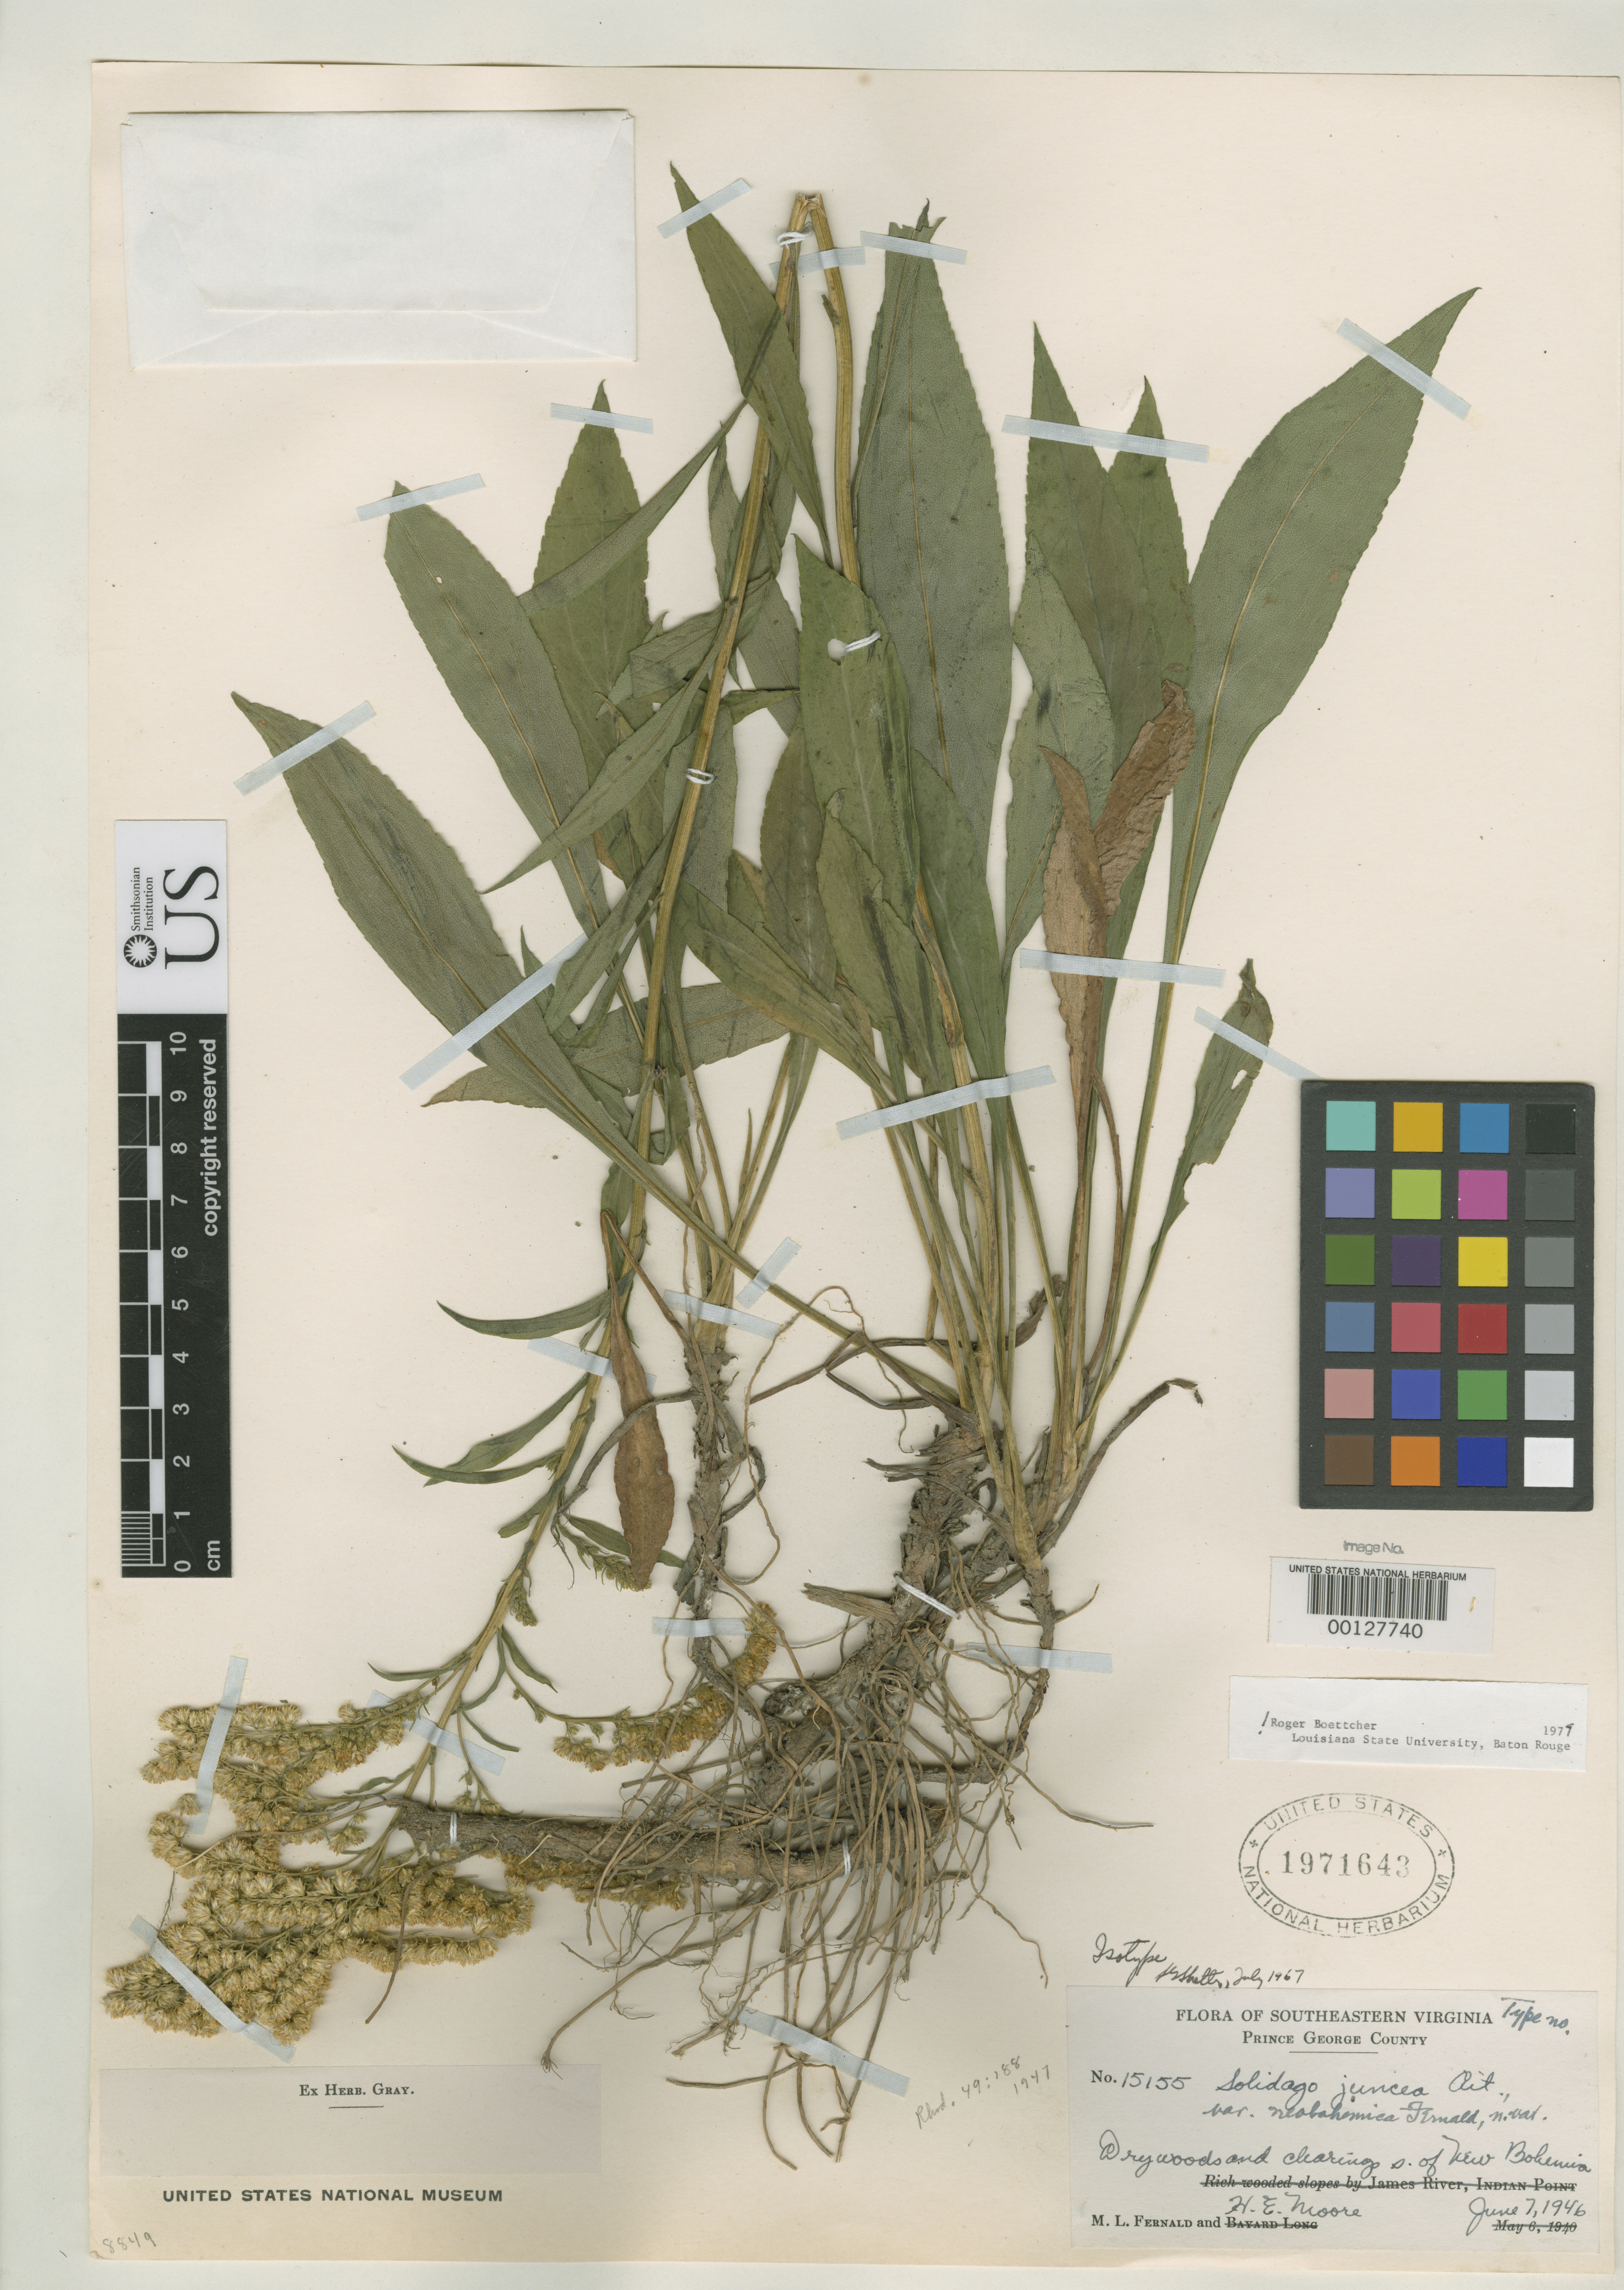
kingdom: Plantae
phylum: Tracheophyta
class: Magnoliopsida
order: Asterales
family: Asteraceae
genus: Solidago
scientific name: Solidago juncea var. neobohemica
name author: Fernald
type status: Isotype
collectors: M. L. Fernald & H. E. Moore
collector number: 15,155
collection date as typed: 07 Jun 1946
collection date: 1946-06-07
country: United States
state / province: Virginia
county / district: Prince George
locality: New Bohemia.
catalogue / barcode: US 1971643